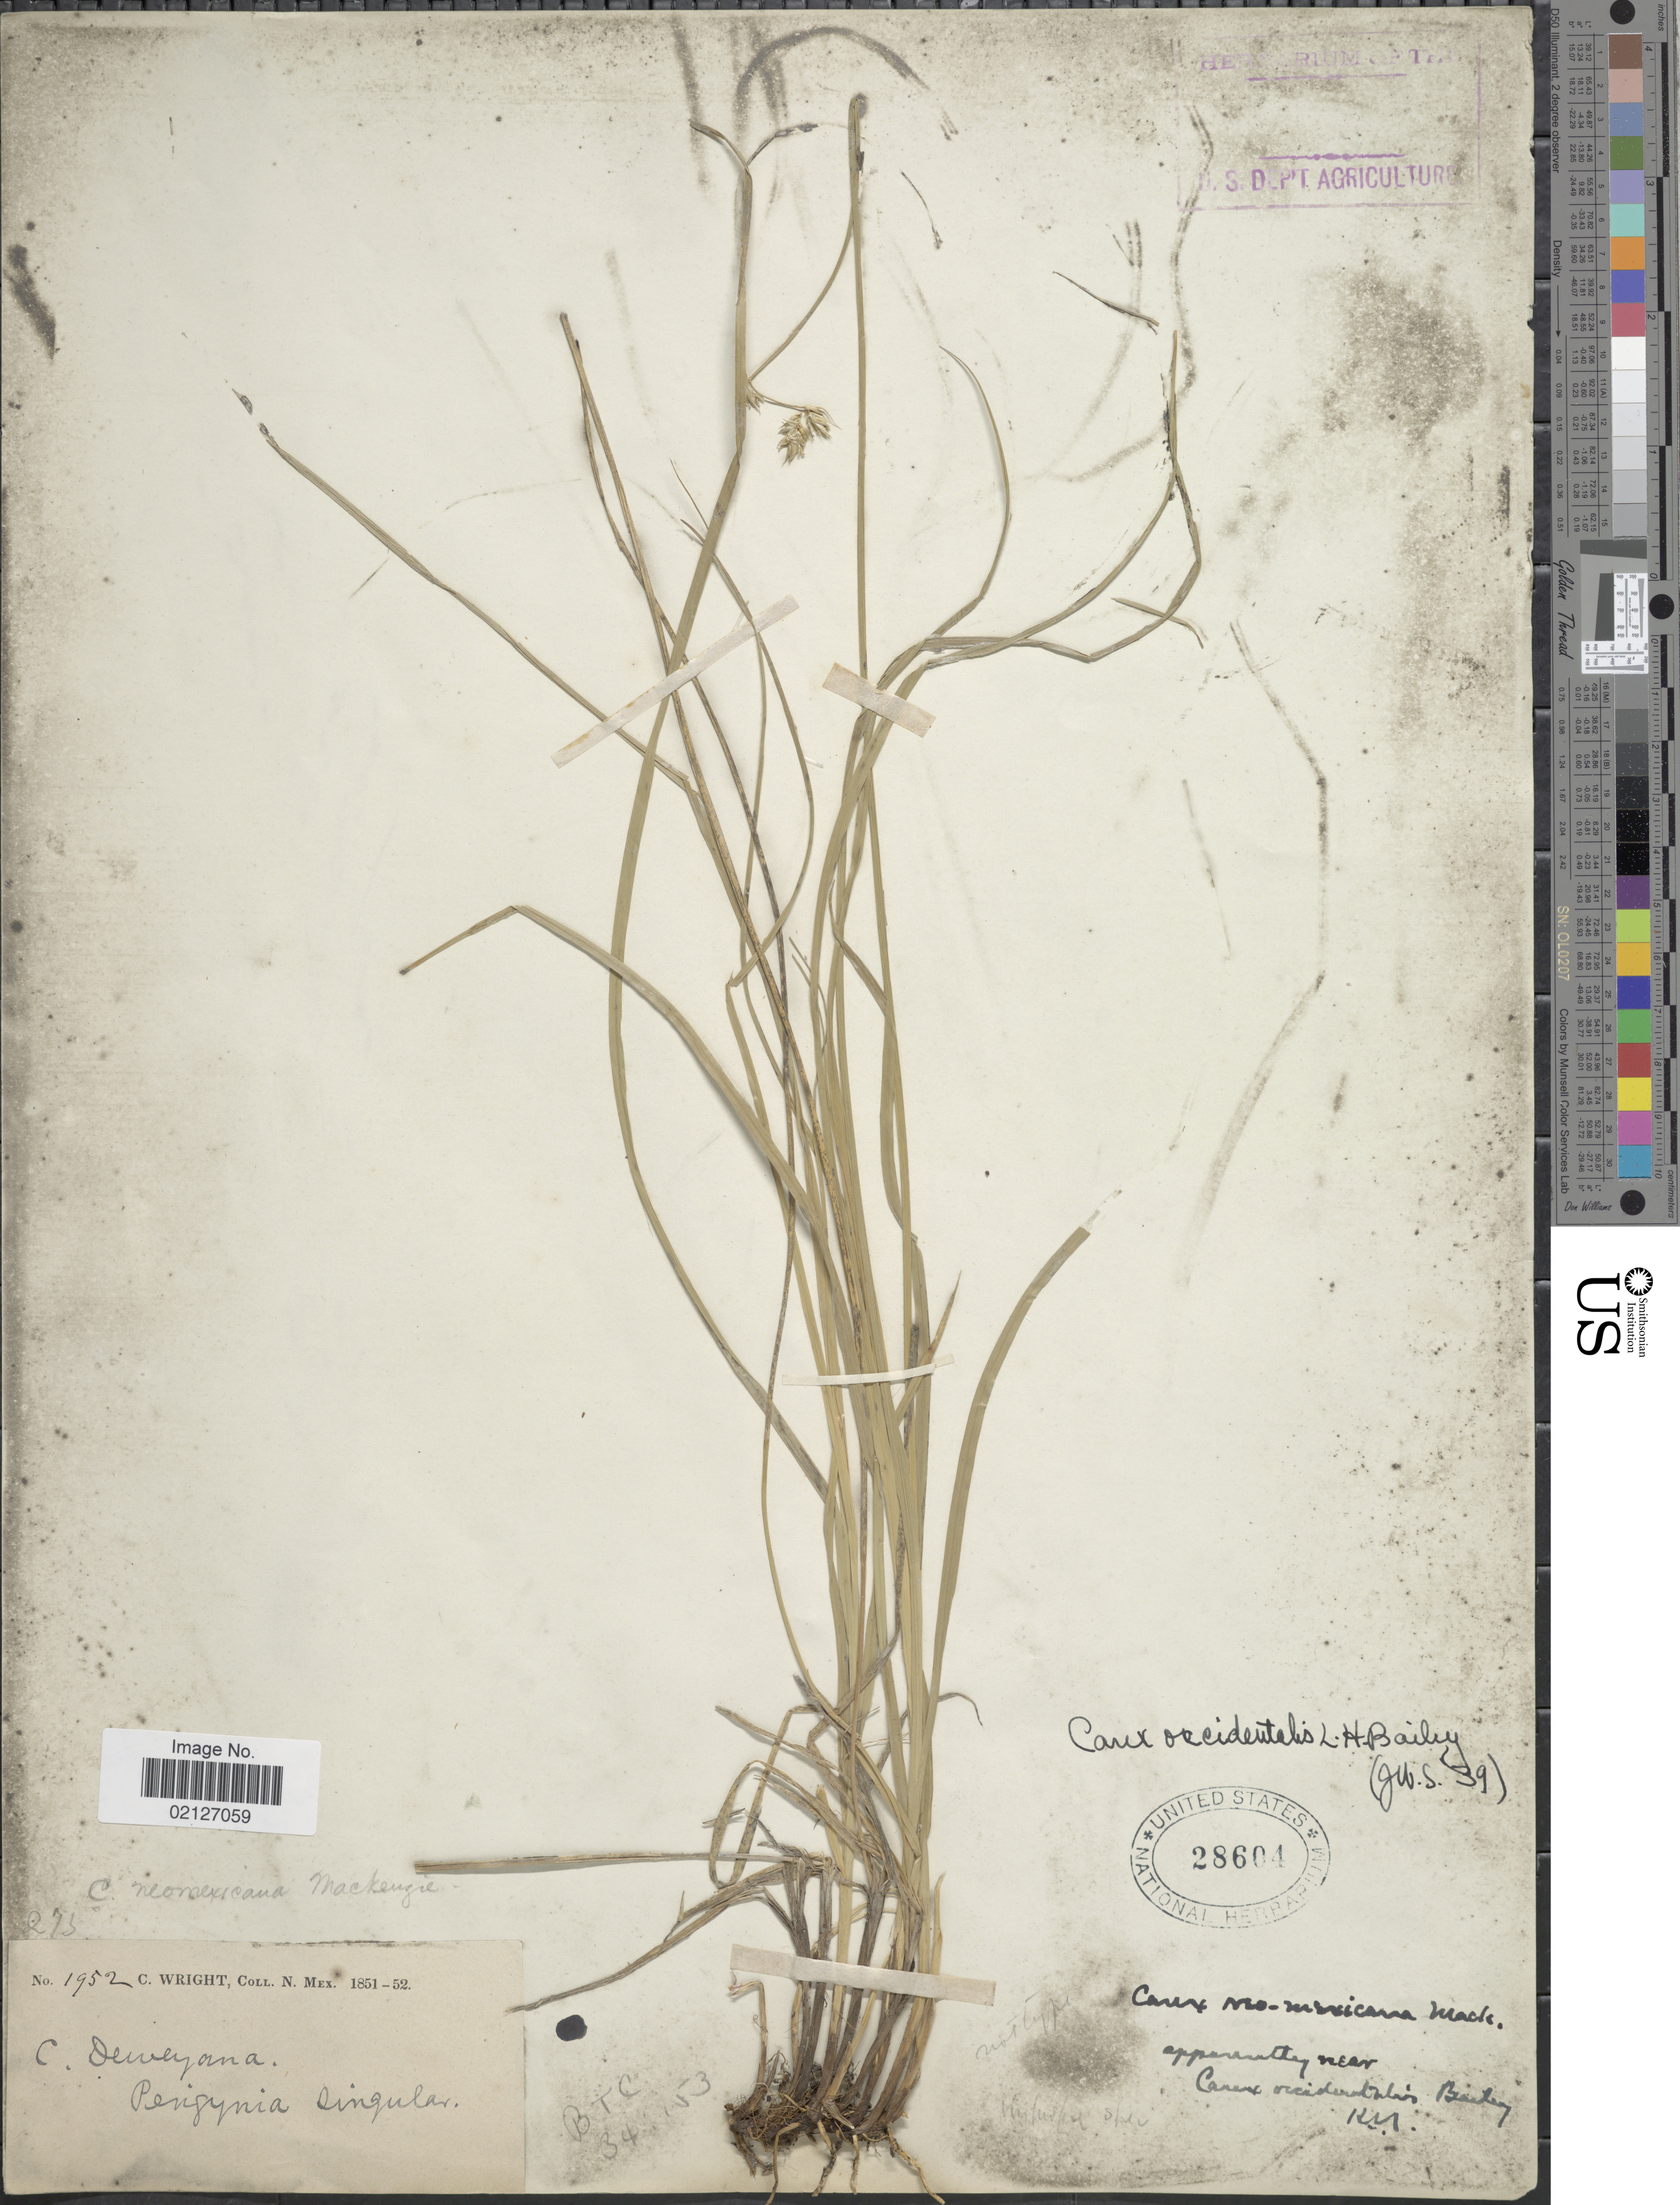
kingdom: Plantae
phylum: Tracheophyta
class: Liliopsida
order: Poales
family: Cyperaceae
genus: Carex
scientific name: Carex occidentalis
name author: L.H. Bailey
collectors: C. Wright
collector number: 1952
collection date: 1851/1852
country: United States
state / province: New Mexico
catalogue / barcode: US 28604